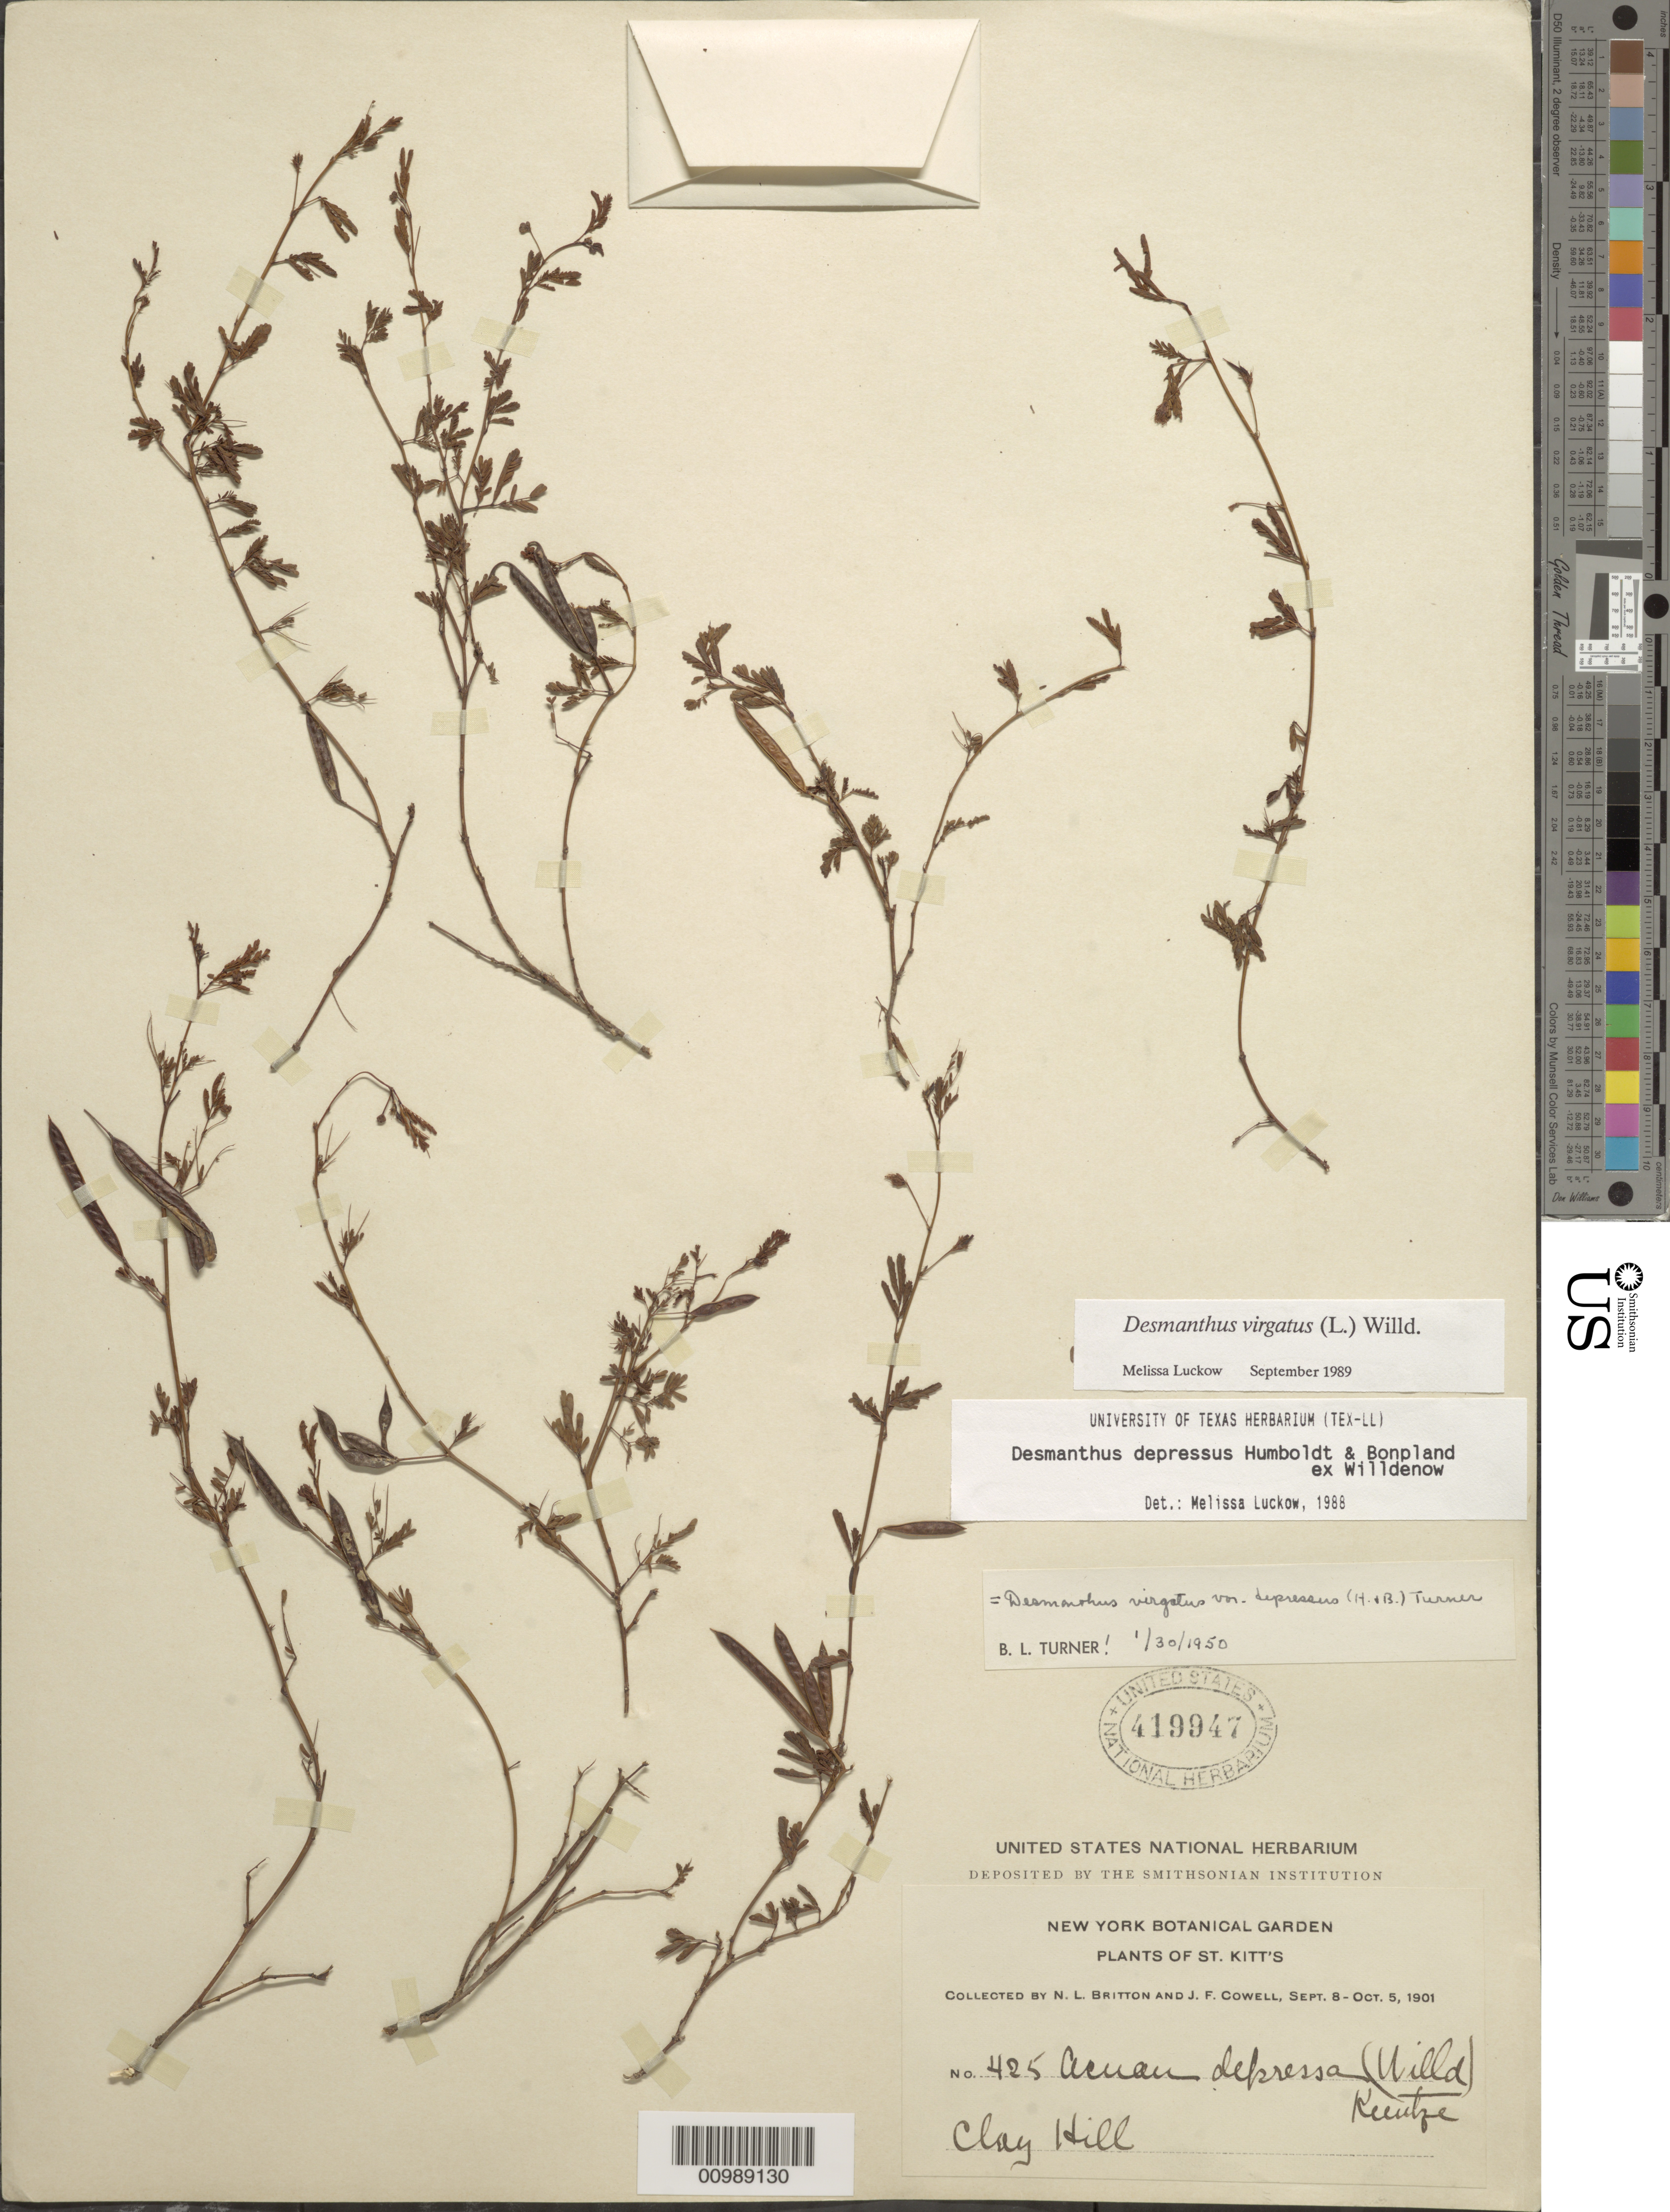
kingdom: Plantae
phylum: Tracheophyta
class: Magnoliopsida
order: Fabales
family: Fabaceae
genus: Desmanthus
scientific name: Desmanthus virgatus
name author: (L.) Willd.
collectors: N. Britton & J. F. Cowell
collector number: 425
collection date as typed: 08 Sep 1901 to 05 Oct 1901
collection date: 1901-09-08/1901-10-05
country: St. Christopher-Nevis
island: St. Christopher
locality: Clay Hill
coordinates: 0 N, 0 E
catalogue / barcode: US 419947